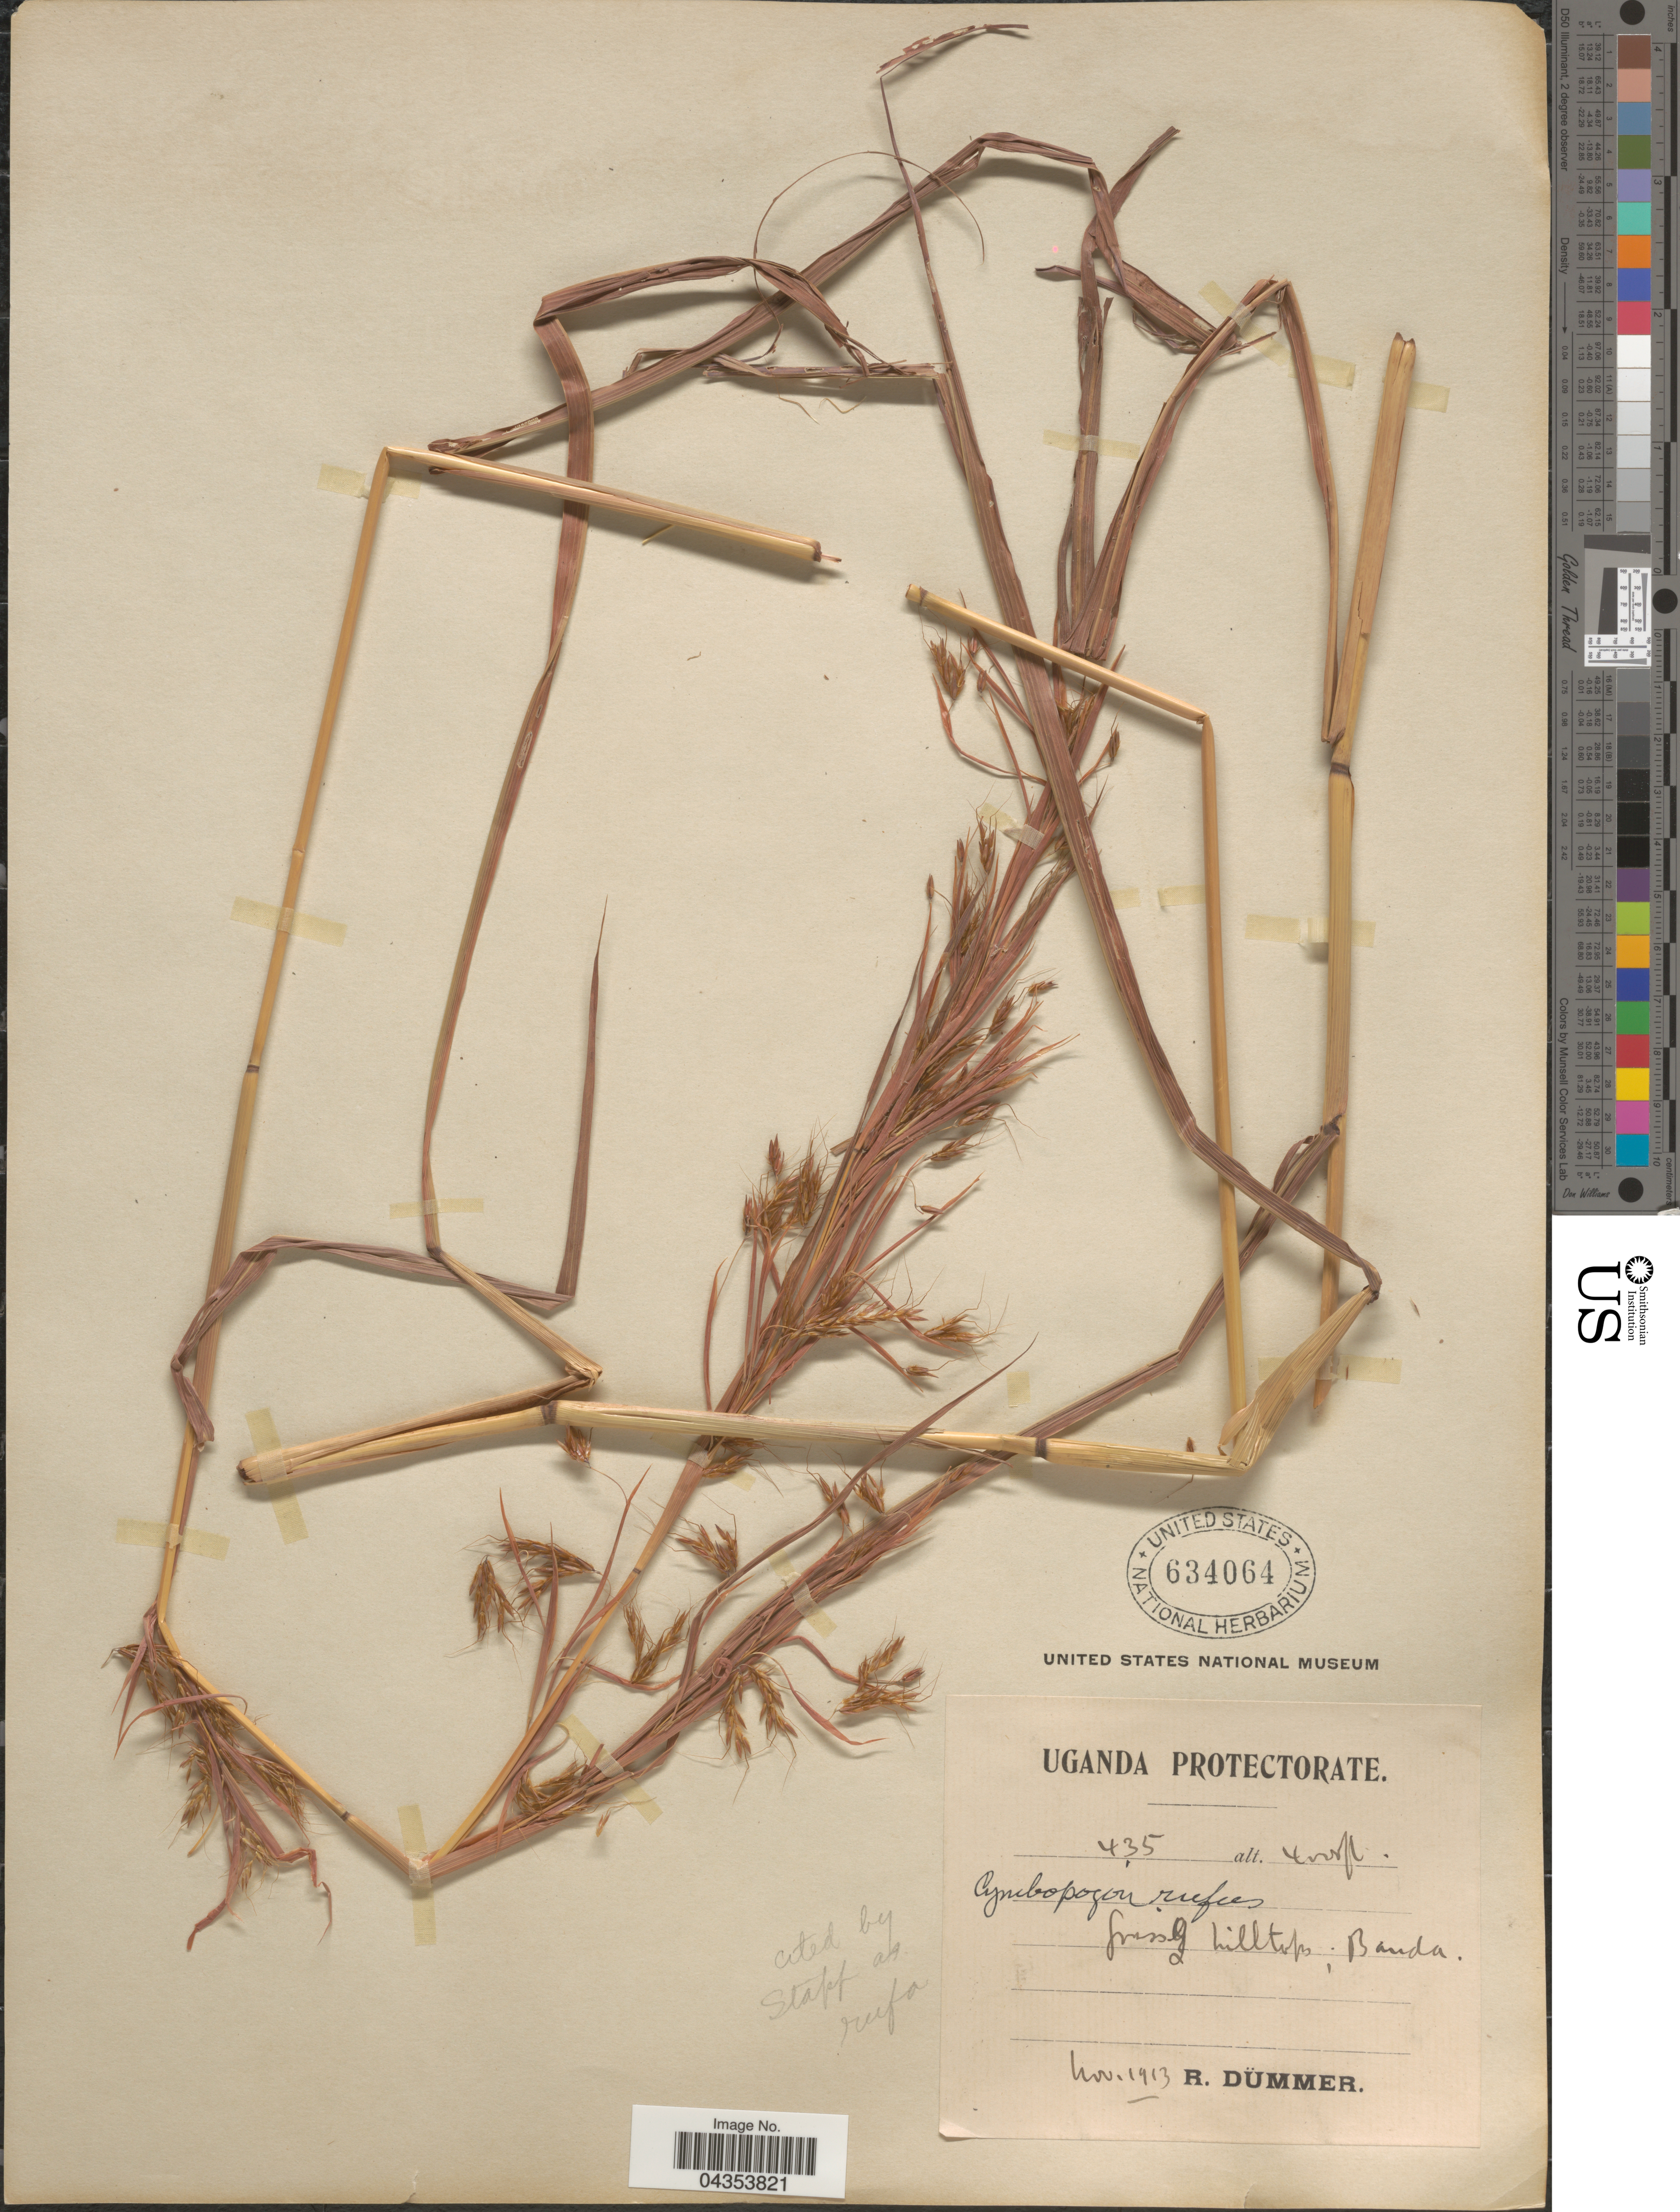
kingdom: Plantae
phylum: Tracheophyta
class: Liliopsida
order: Poales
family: Poaceae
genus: Hyparrhenia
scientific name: Hyparrhenia rufa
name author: (Nees) Stapf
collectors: R. A. Dümmer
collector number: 435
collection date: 1913-11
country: Uganda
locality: Grassy hilltops, Banda.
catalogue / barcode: US 634064